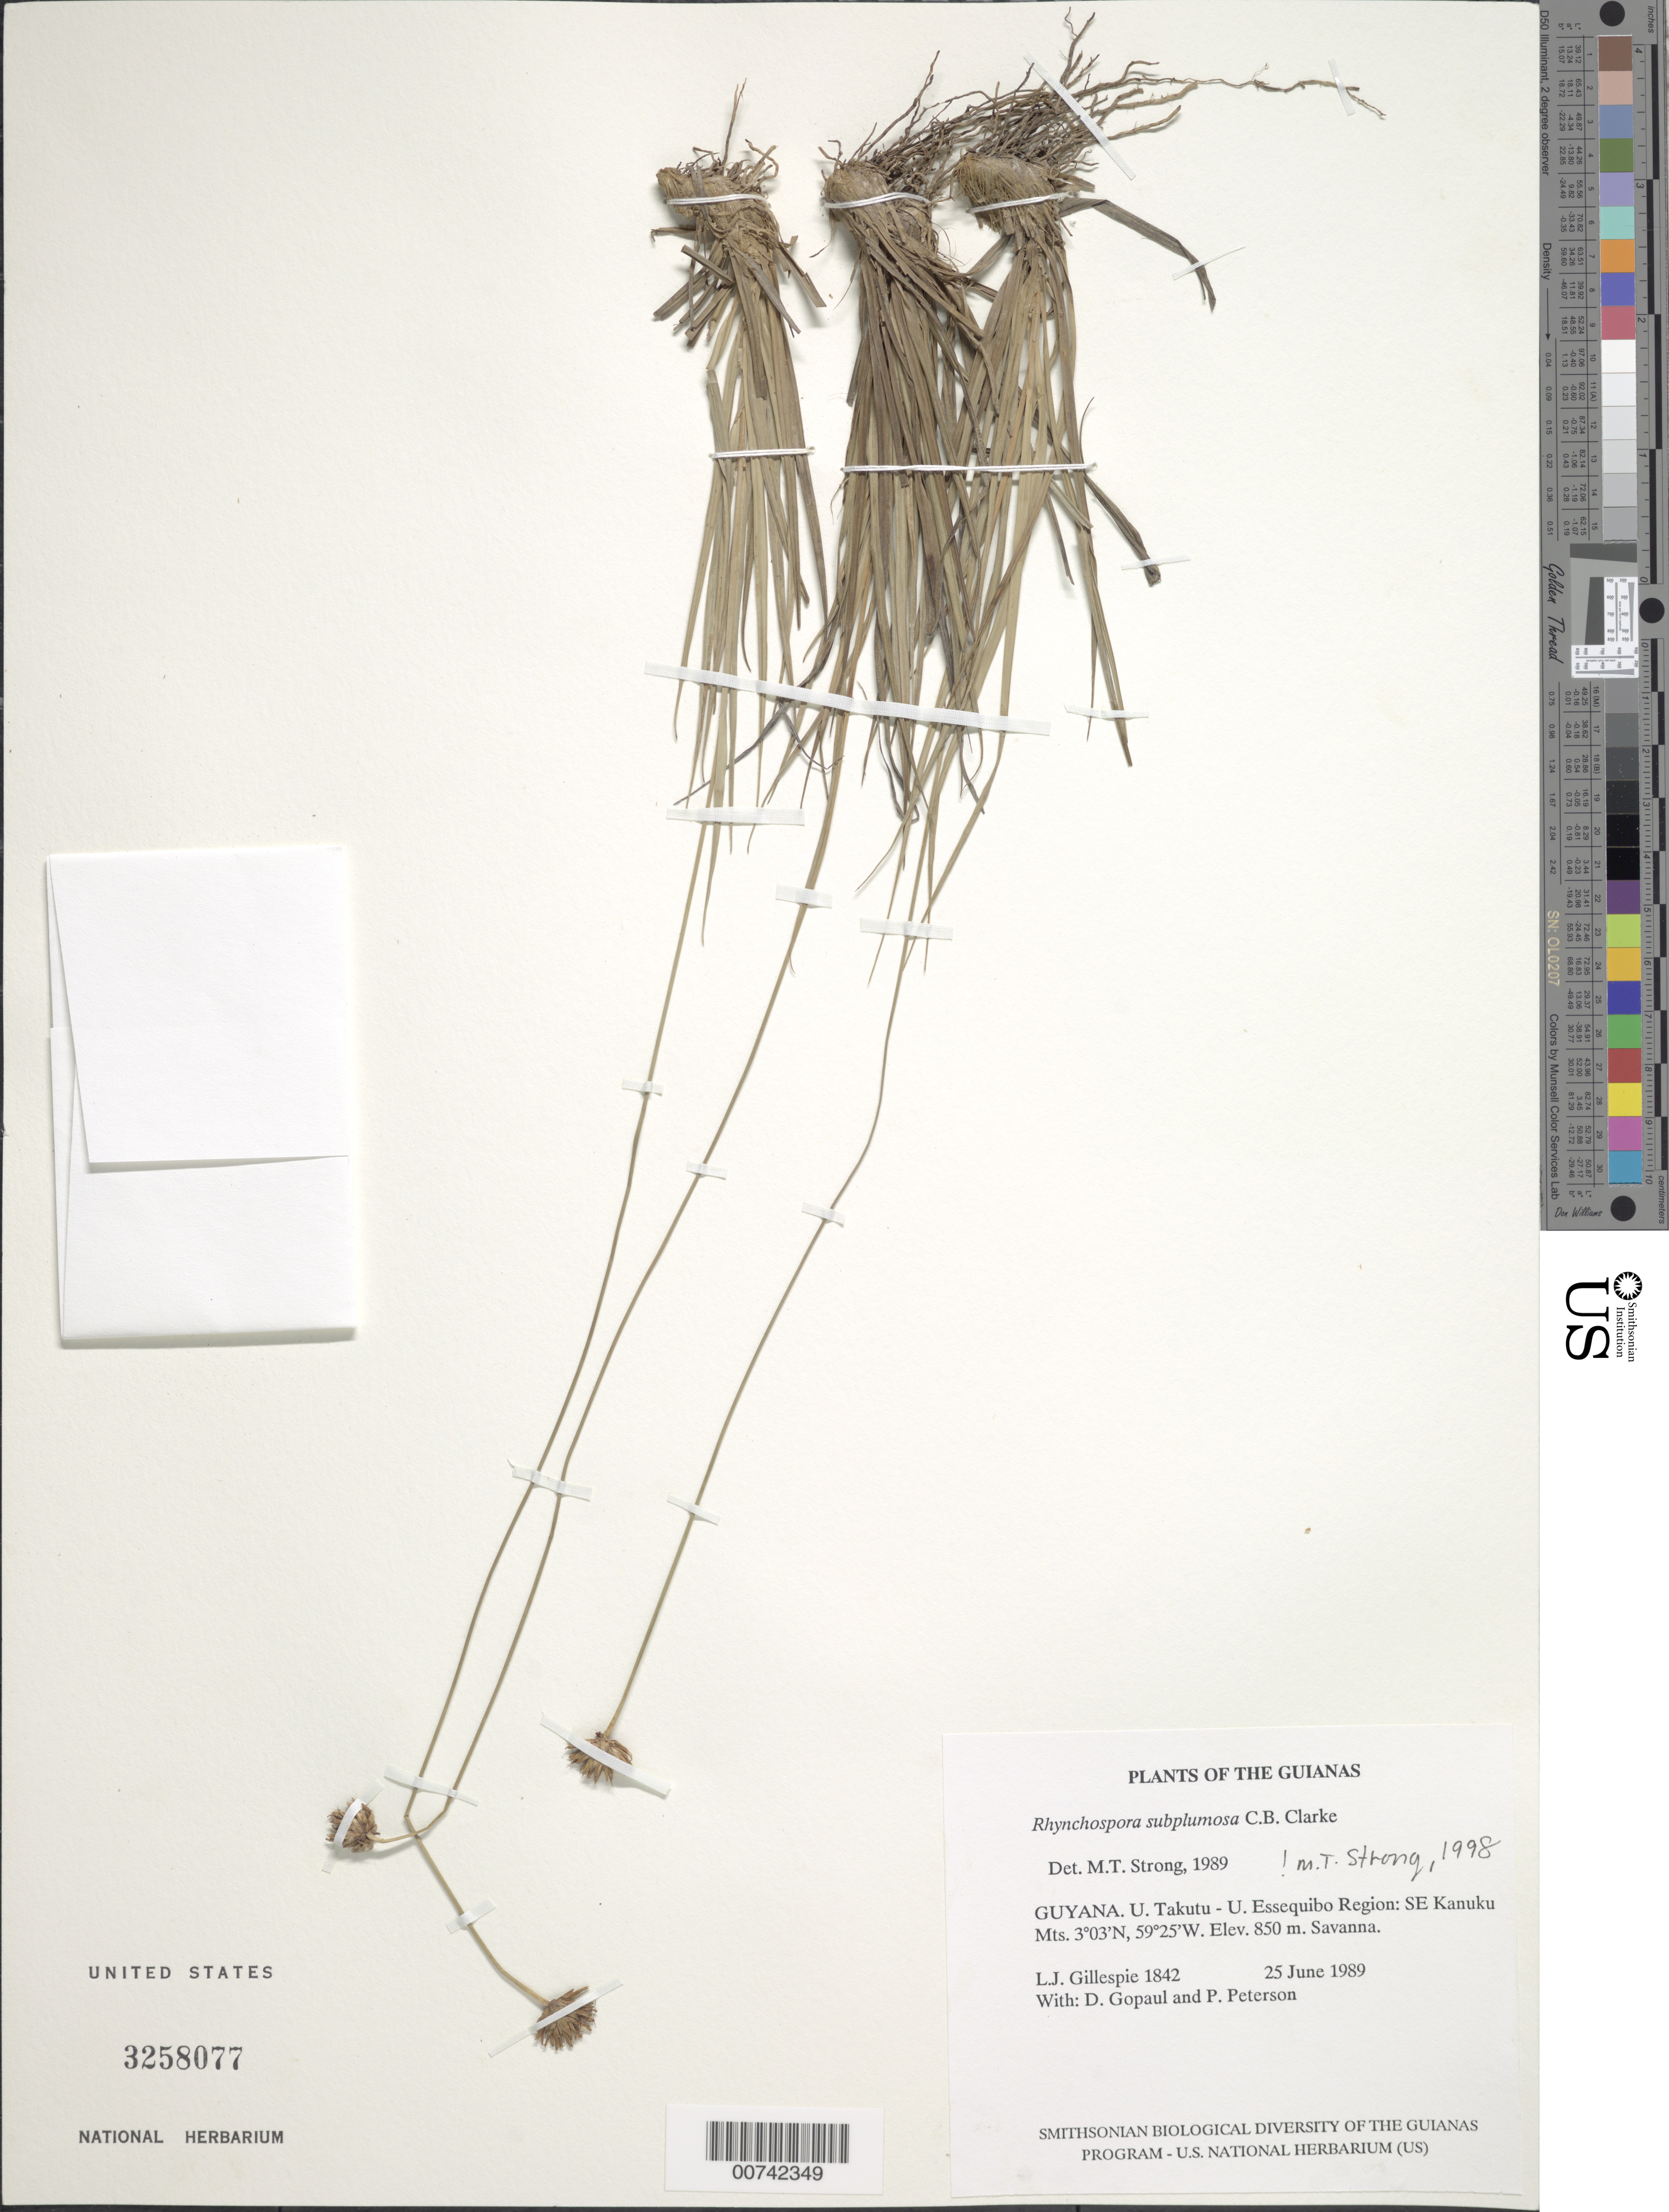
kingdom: Plantae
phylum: Tracheophyta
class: Liliopsida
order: Poales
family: Cyperaceae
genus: Rhynchospora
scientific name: Rhynchospora subplumosa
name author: C.B. Clarke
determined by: Alves, K.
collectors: L. J. Gillespie, D. Gopaul & P. M. Peterson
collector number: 1842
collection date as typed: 25 June 1989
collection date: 1989-06-25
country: Guyana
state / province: U. Takutu-U. Essequibo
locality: SE Kanuku Mts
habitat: Savanna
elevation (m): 250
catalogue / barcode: US 3258077